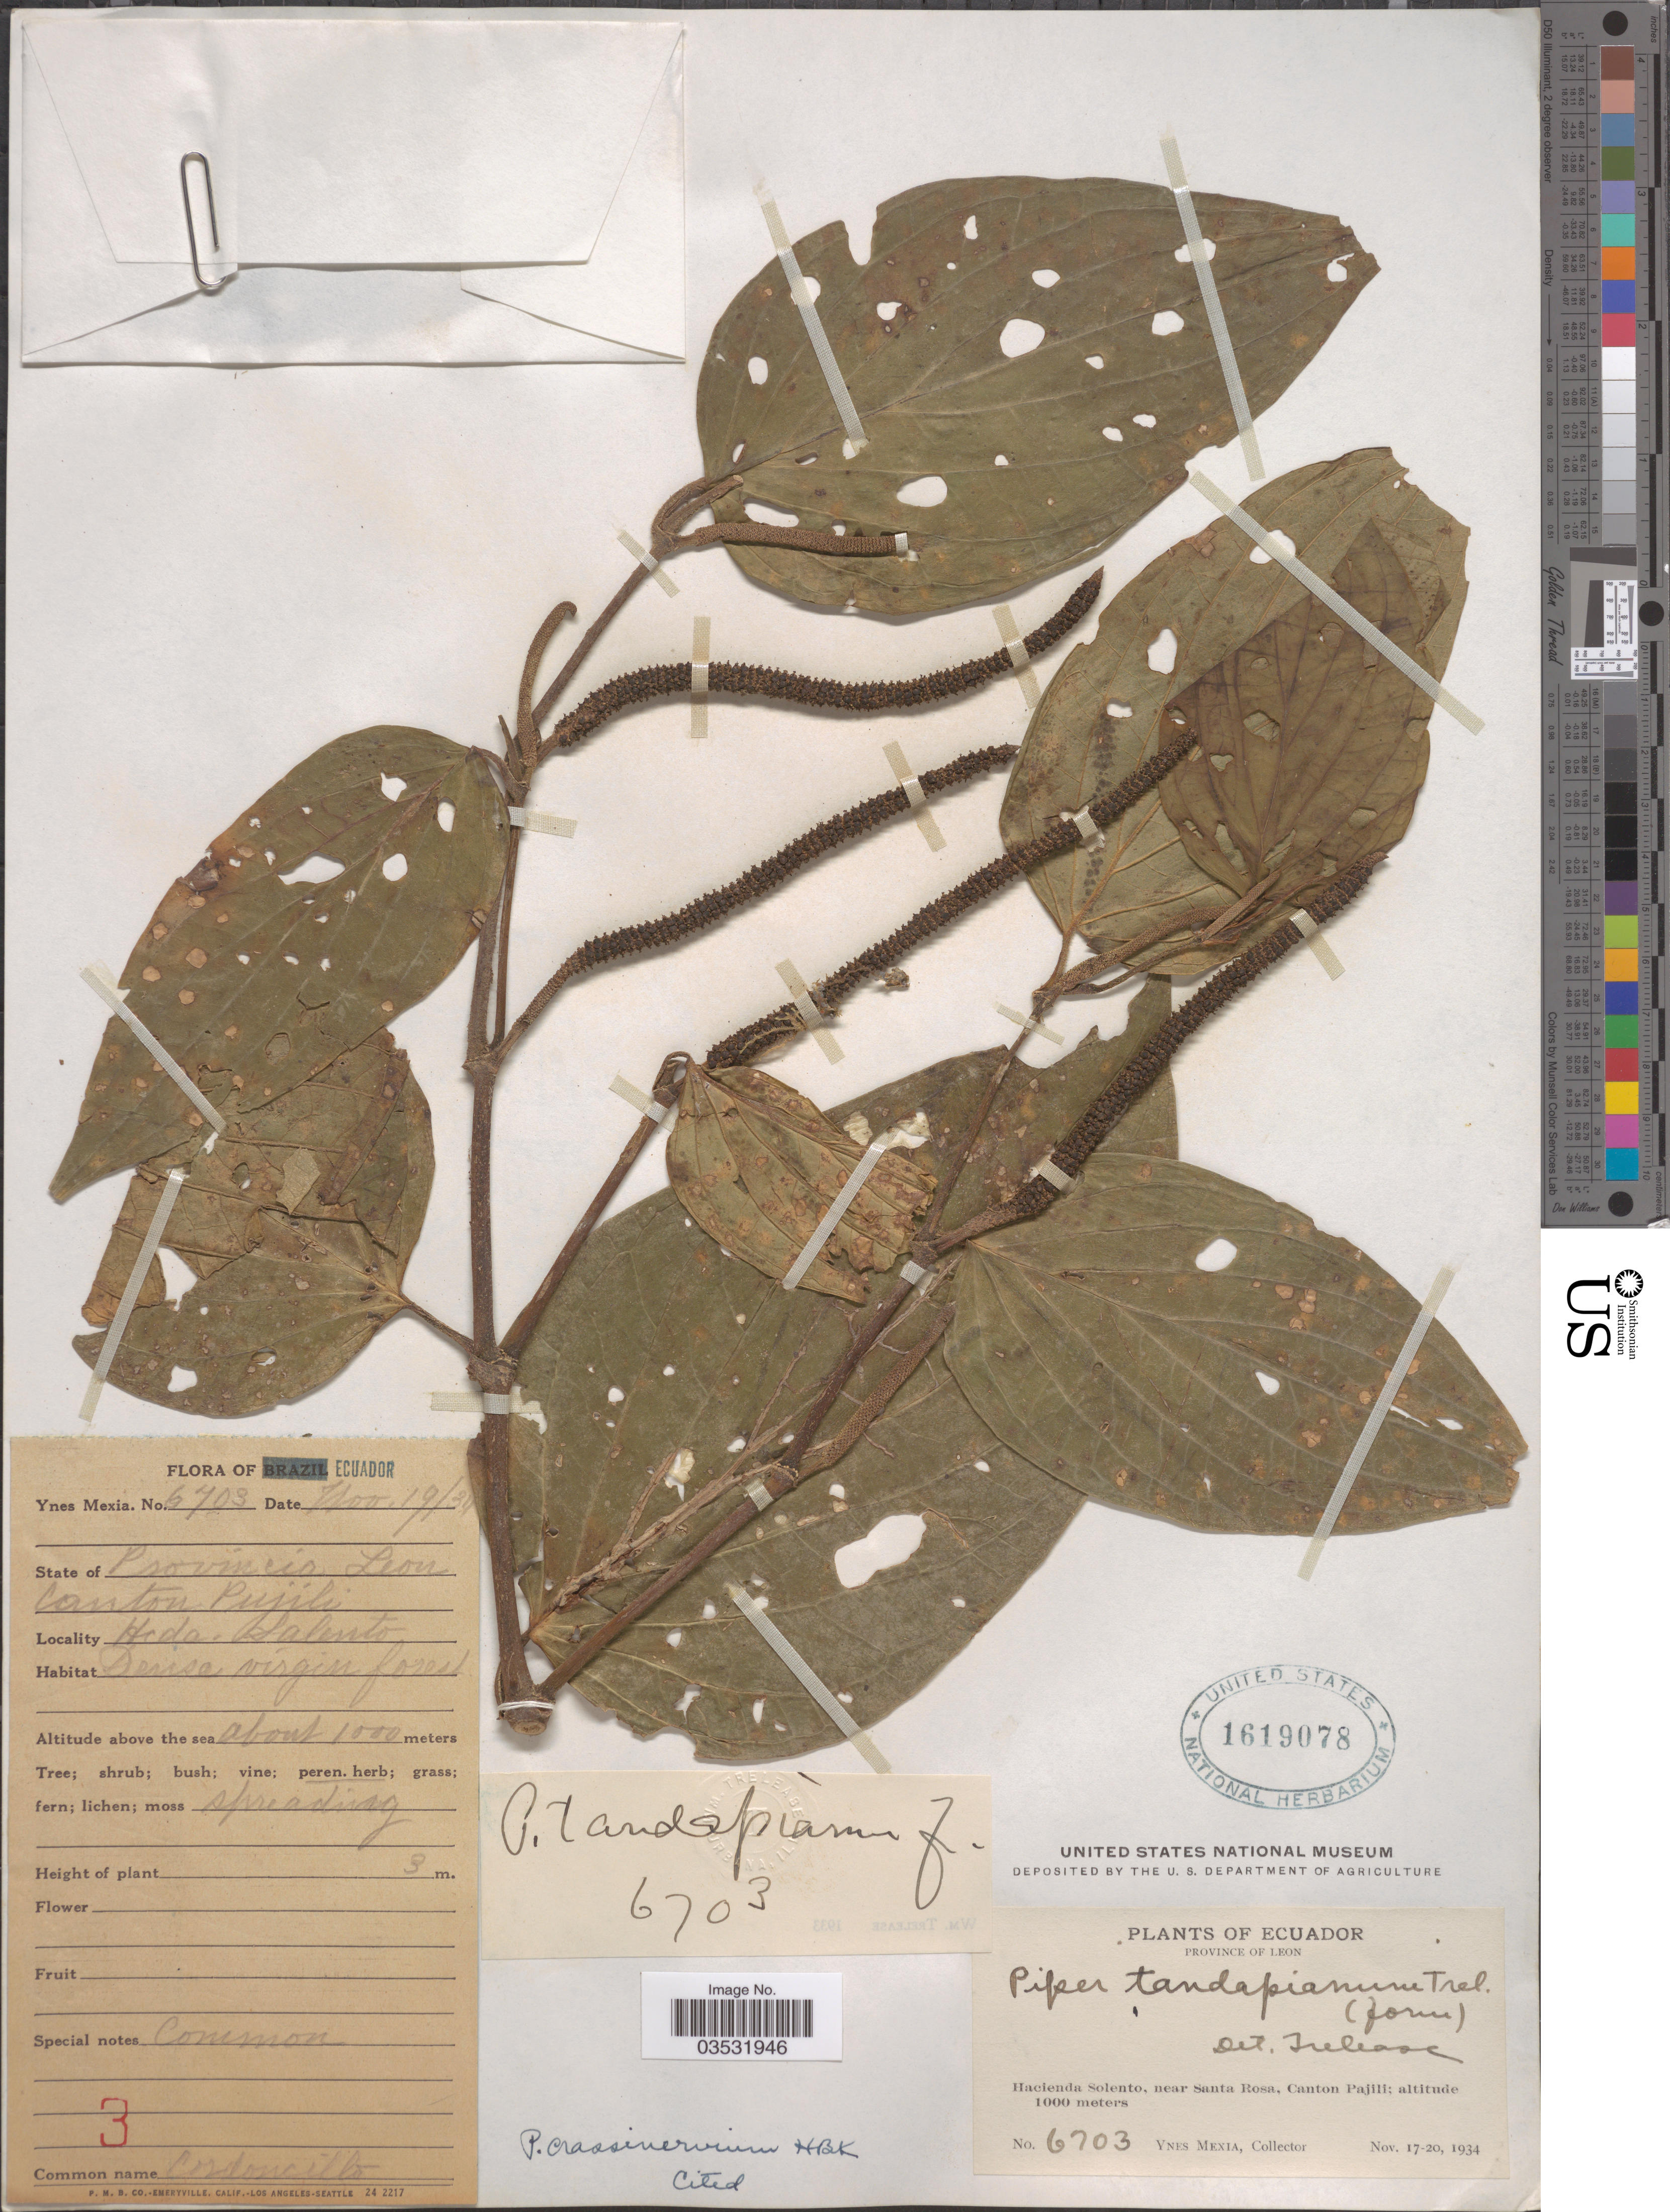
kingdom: Plantae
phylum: Tracheophyta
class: Magnoliopsida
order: Piperales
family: Piperaceae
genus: Piper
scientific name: Piper crassinervium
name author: Kunth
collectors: Y. Mexia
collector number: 6703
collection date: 1934-11-19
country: Ecuador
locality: Province of Leon. Hacienda Solento, near Santa Rosa, Canton Pajili.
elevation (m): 1000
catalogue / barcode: US 1619078